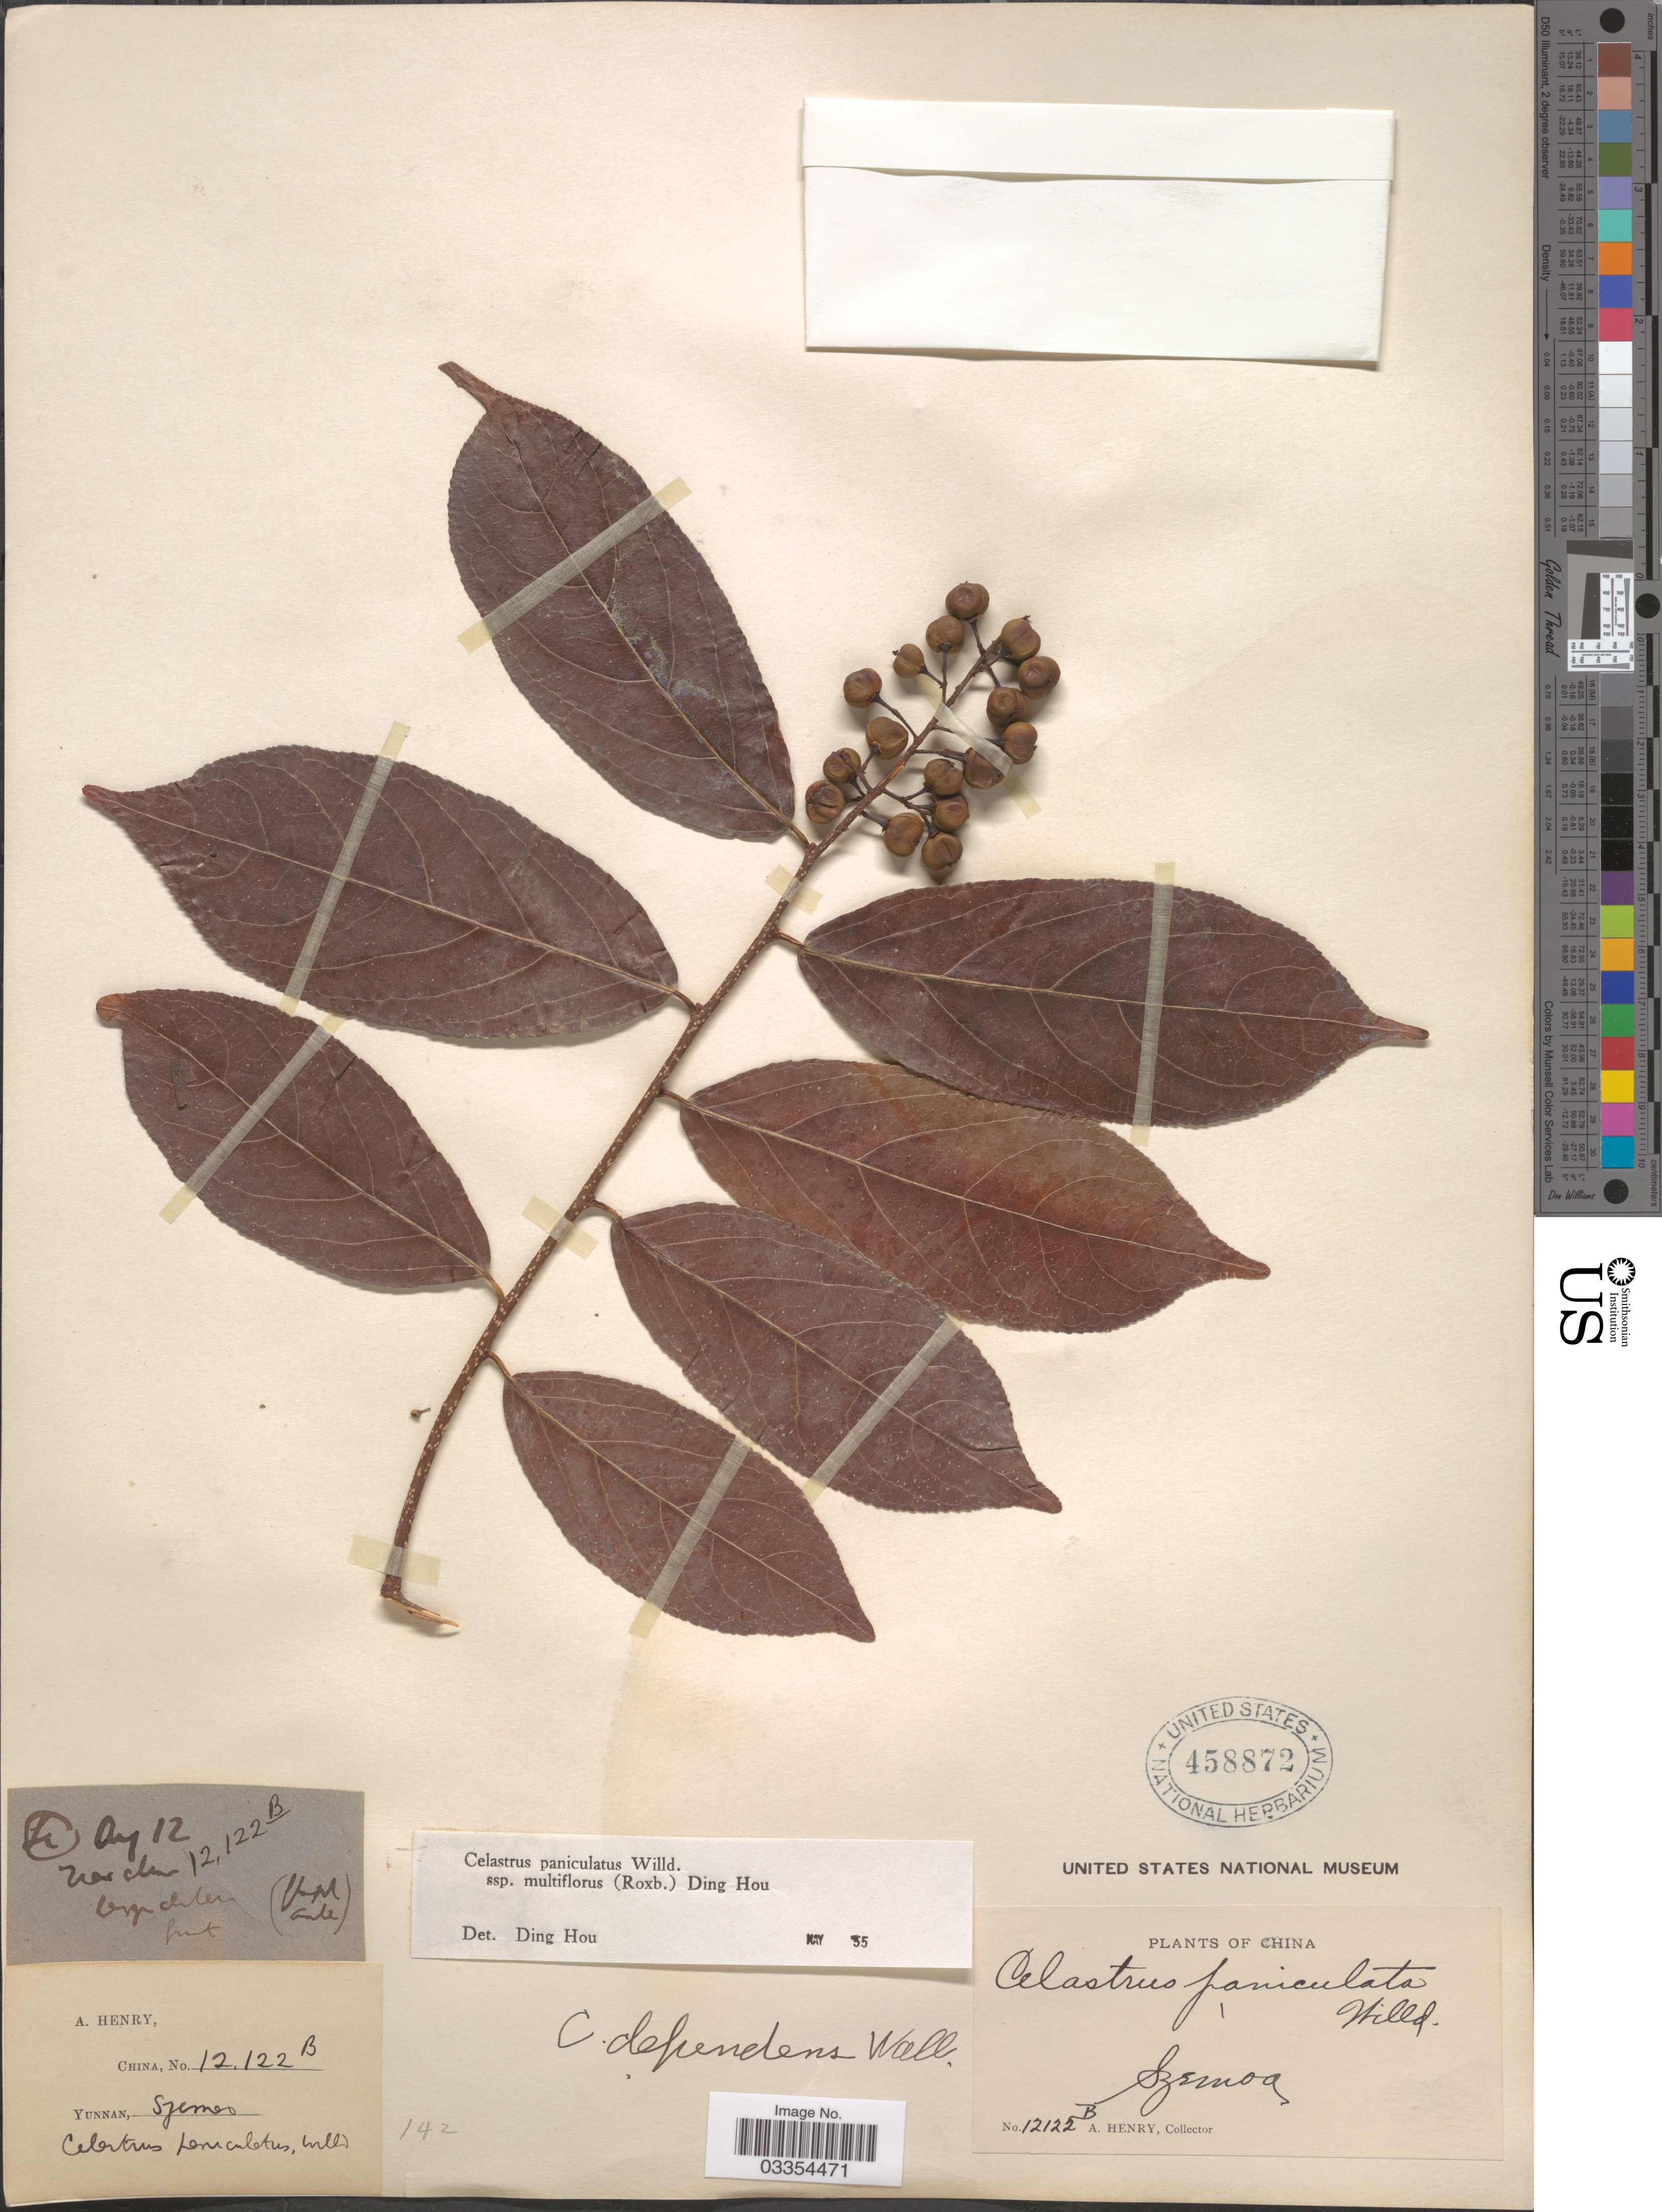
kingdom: Plantae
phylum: Tracheophyta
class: Magnoliopsida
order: Celastrales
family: Celastraceae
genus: Celastrus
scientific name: Celastrus paniculatus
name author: Willd.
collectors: A. Henry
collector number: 12122 B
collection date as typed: Transcribed d/m/y: /8/12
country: China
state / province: Yunnan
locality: Szemoa.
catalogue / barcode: US 458872